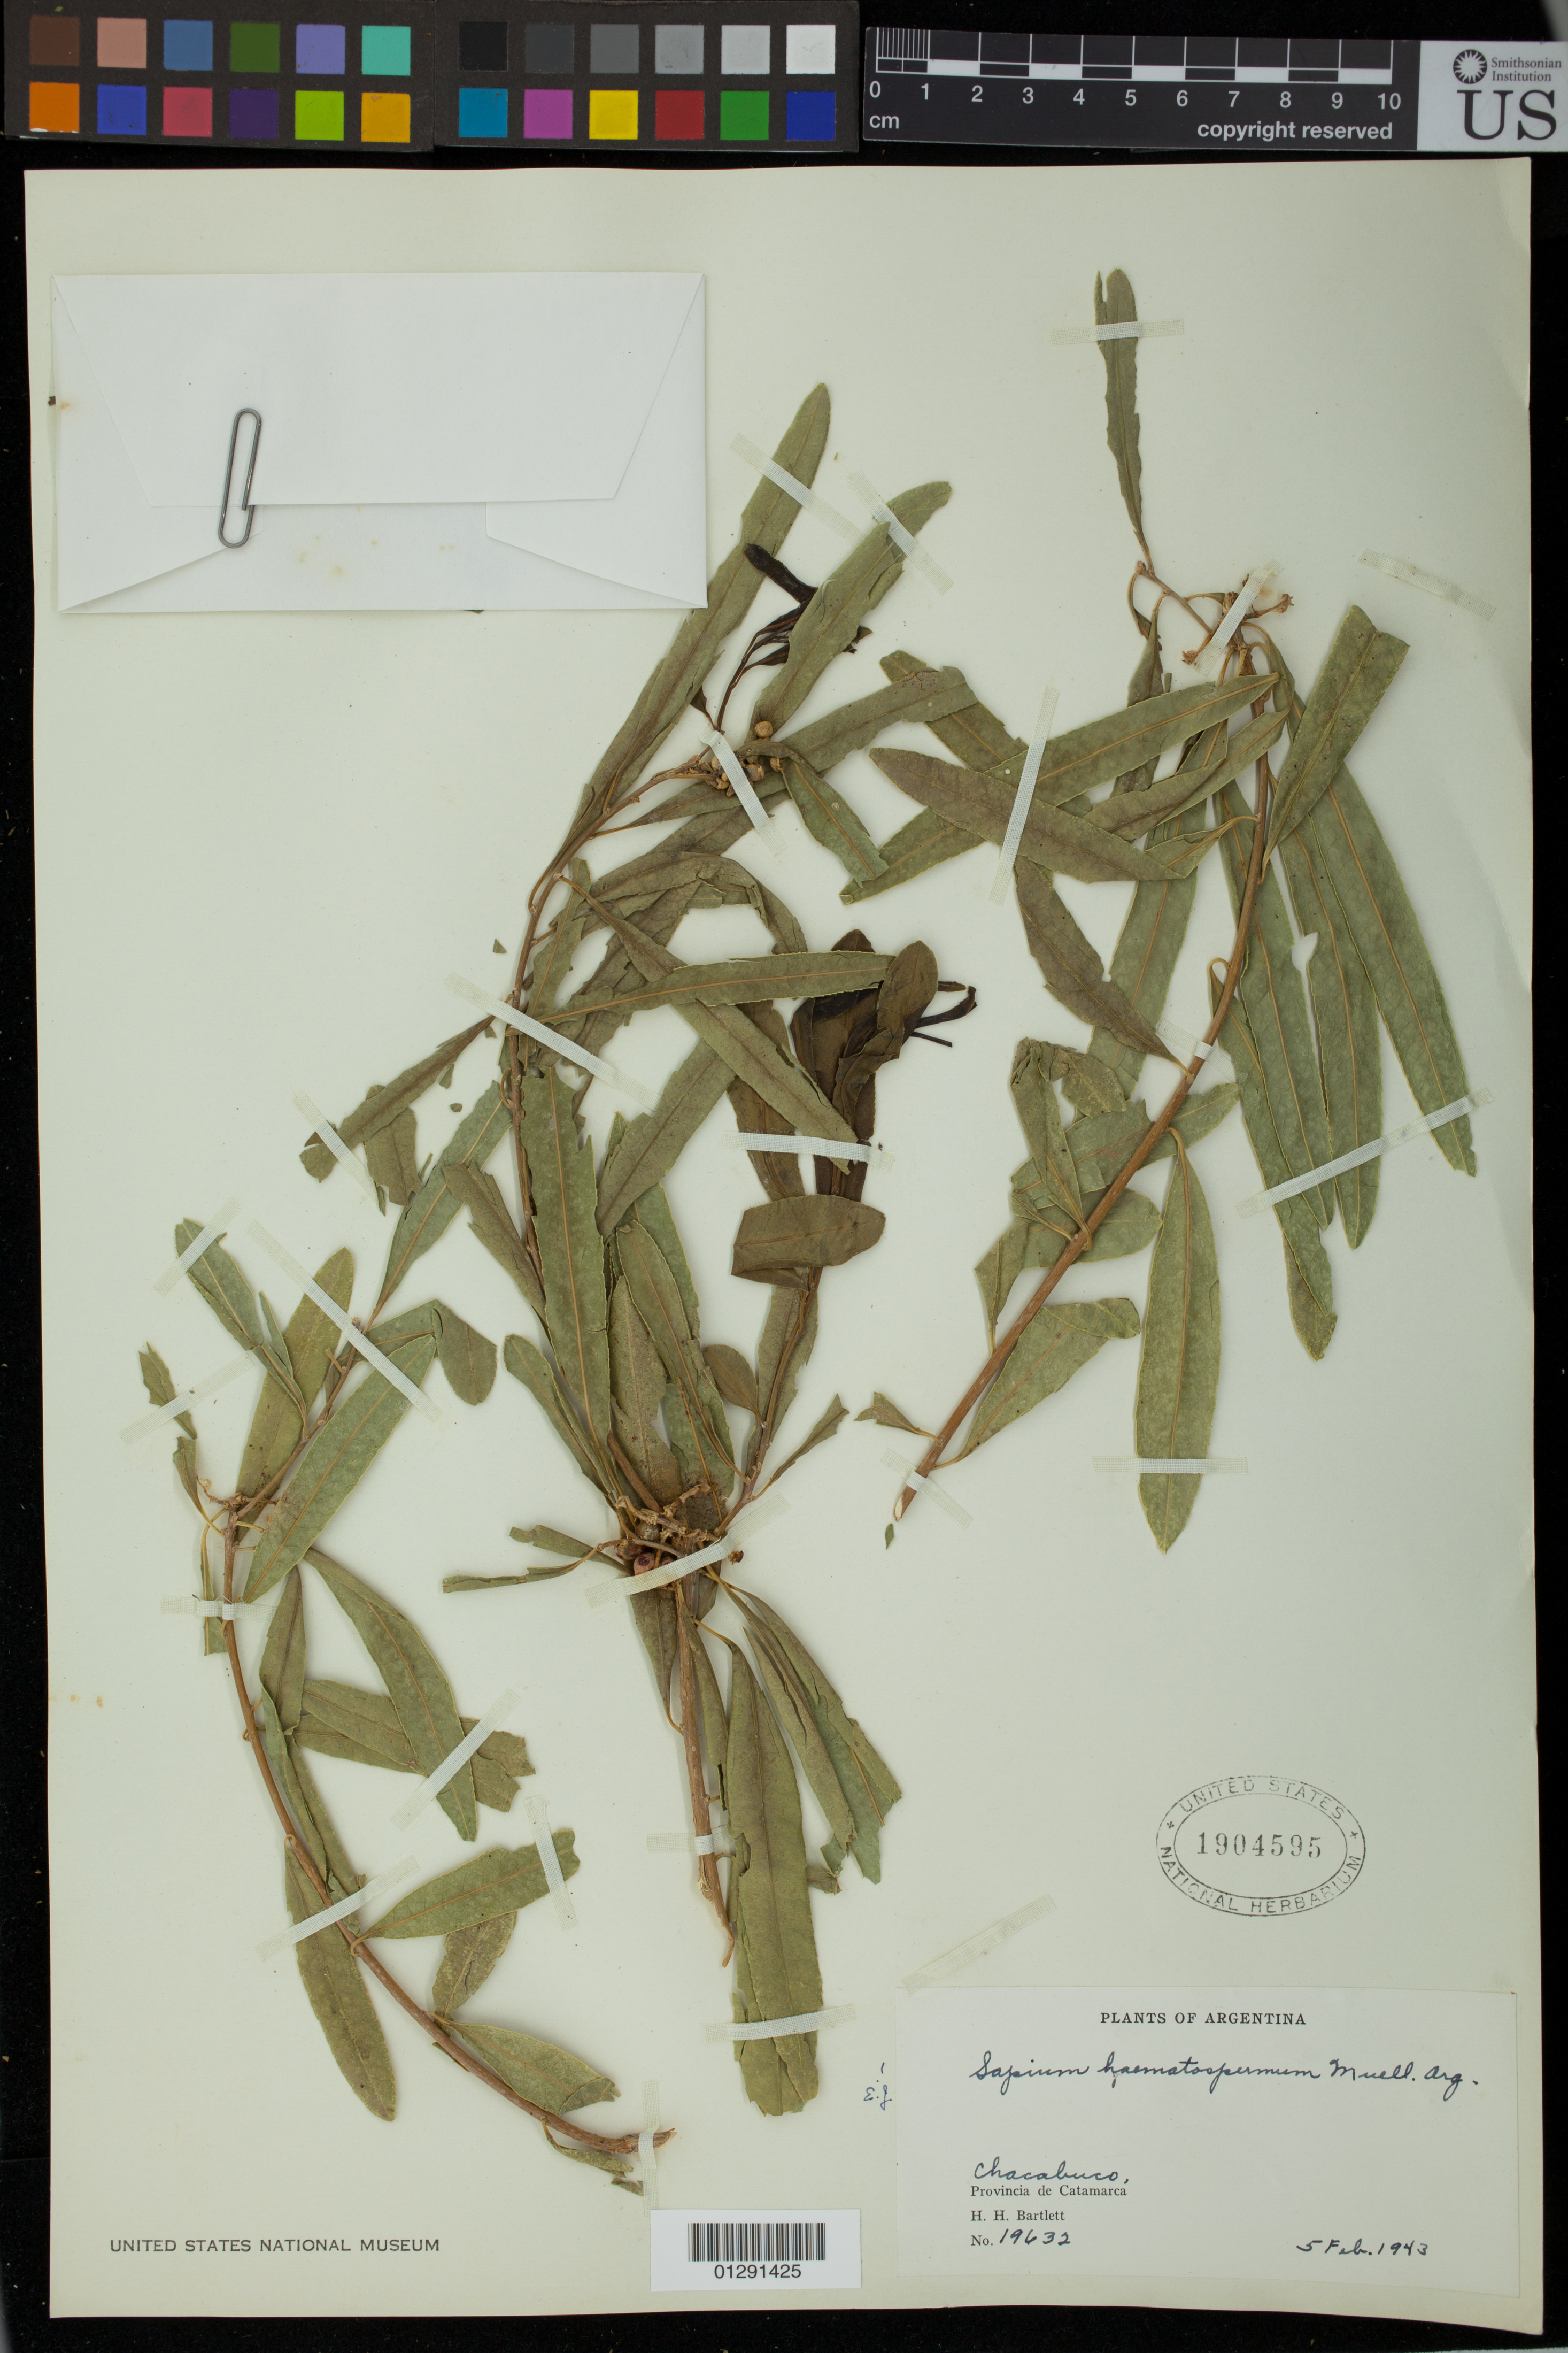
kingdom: Plantae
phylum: Tracheophyta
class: Magnoliopsida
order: Malpighiales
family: Euphorbiaceae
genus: Sapium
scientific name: Sapium haematospermum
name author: Müll. Arg.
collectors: H. H. Bartlett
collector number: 19632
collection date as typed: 5 Feb 1943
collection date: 1943-02-05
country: Argentina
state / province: Catamarca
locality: Chacabuco.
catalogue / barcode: US 1904595